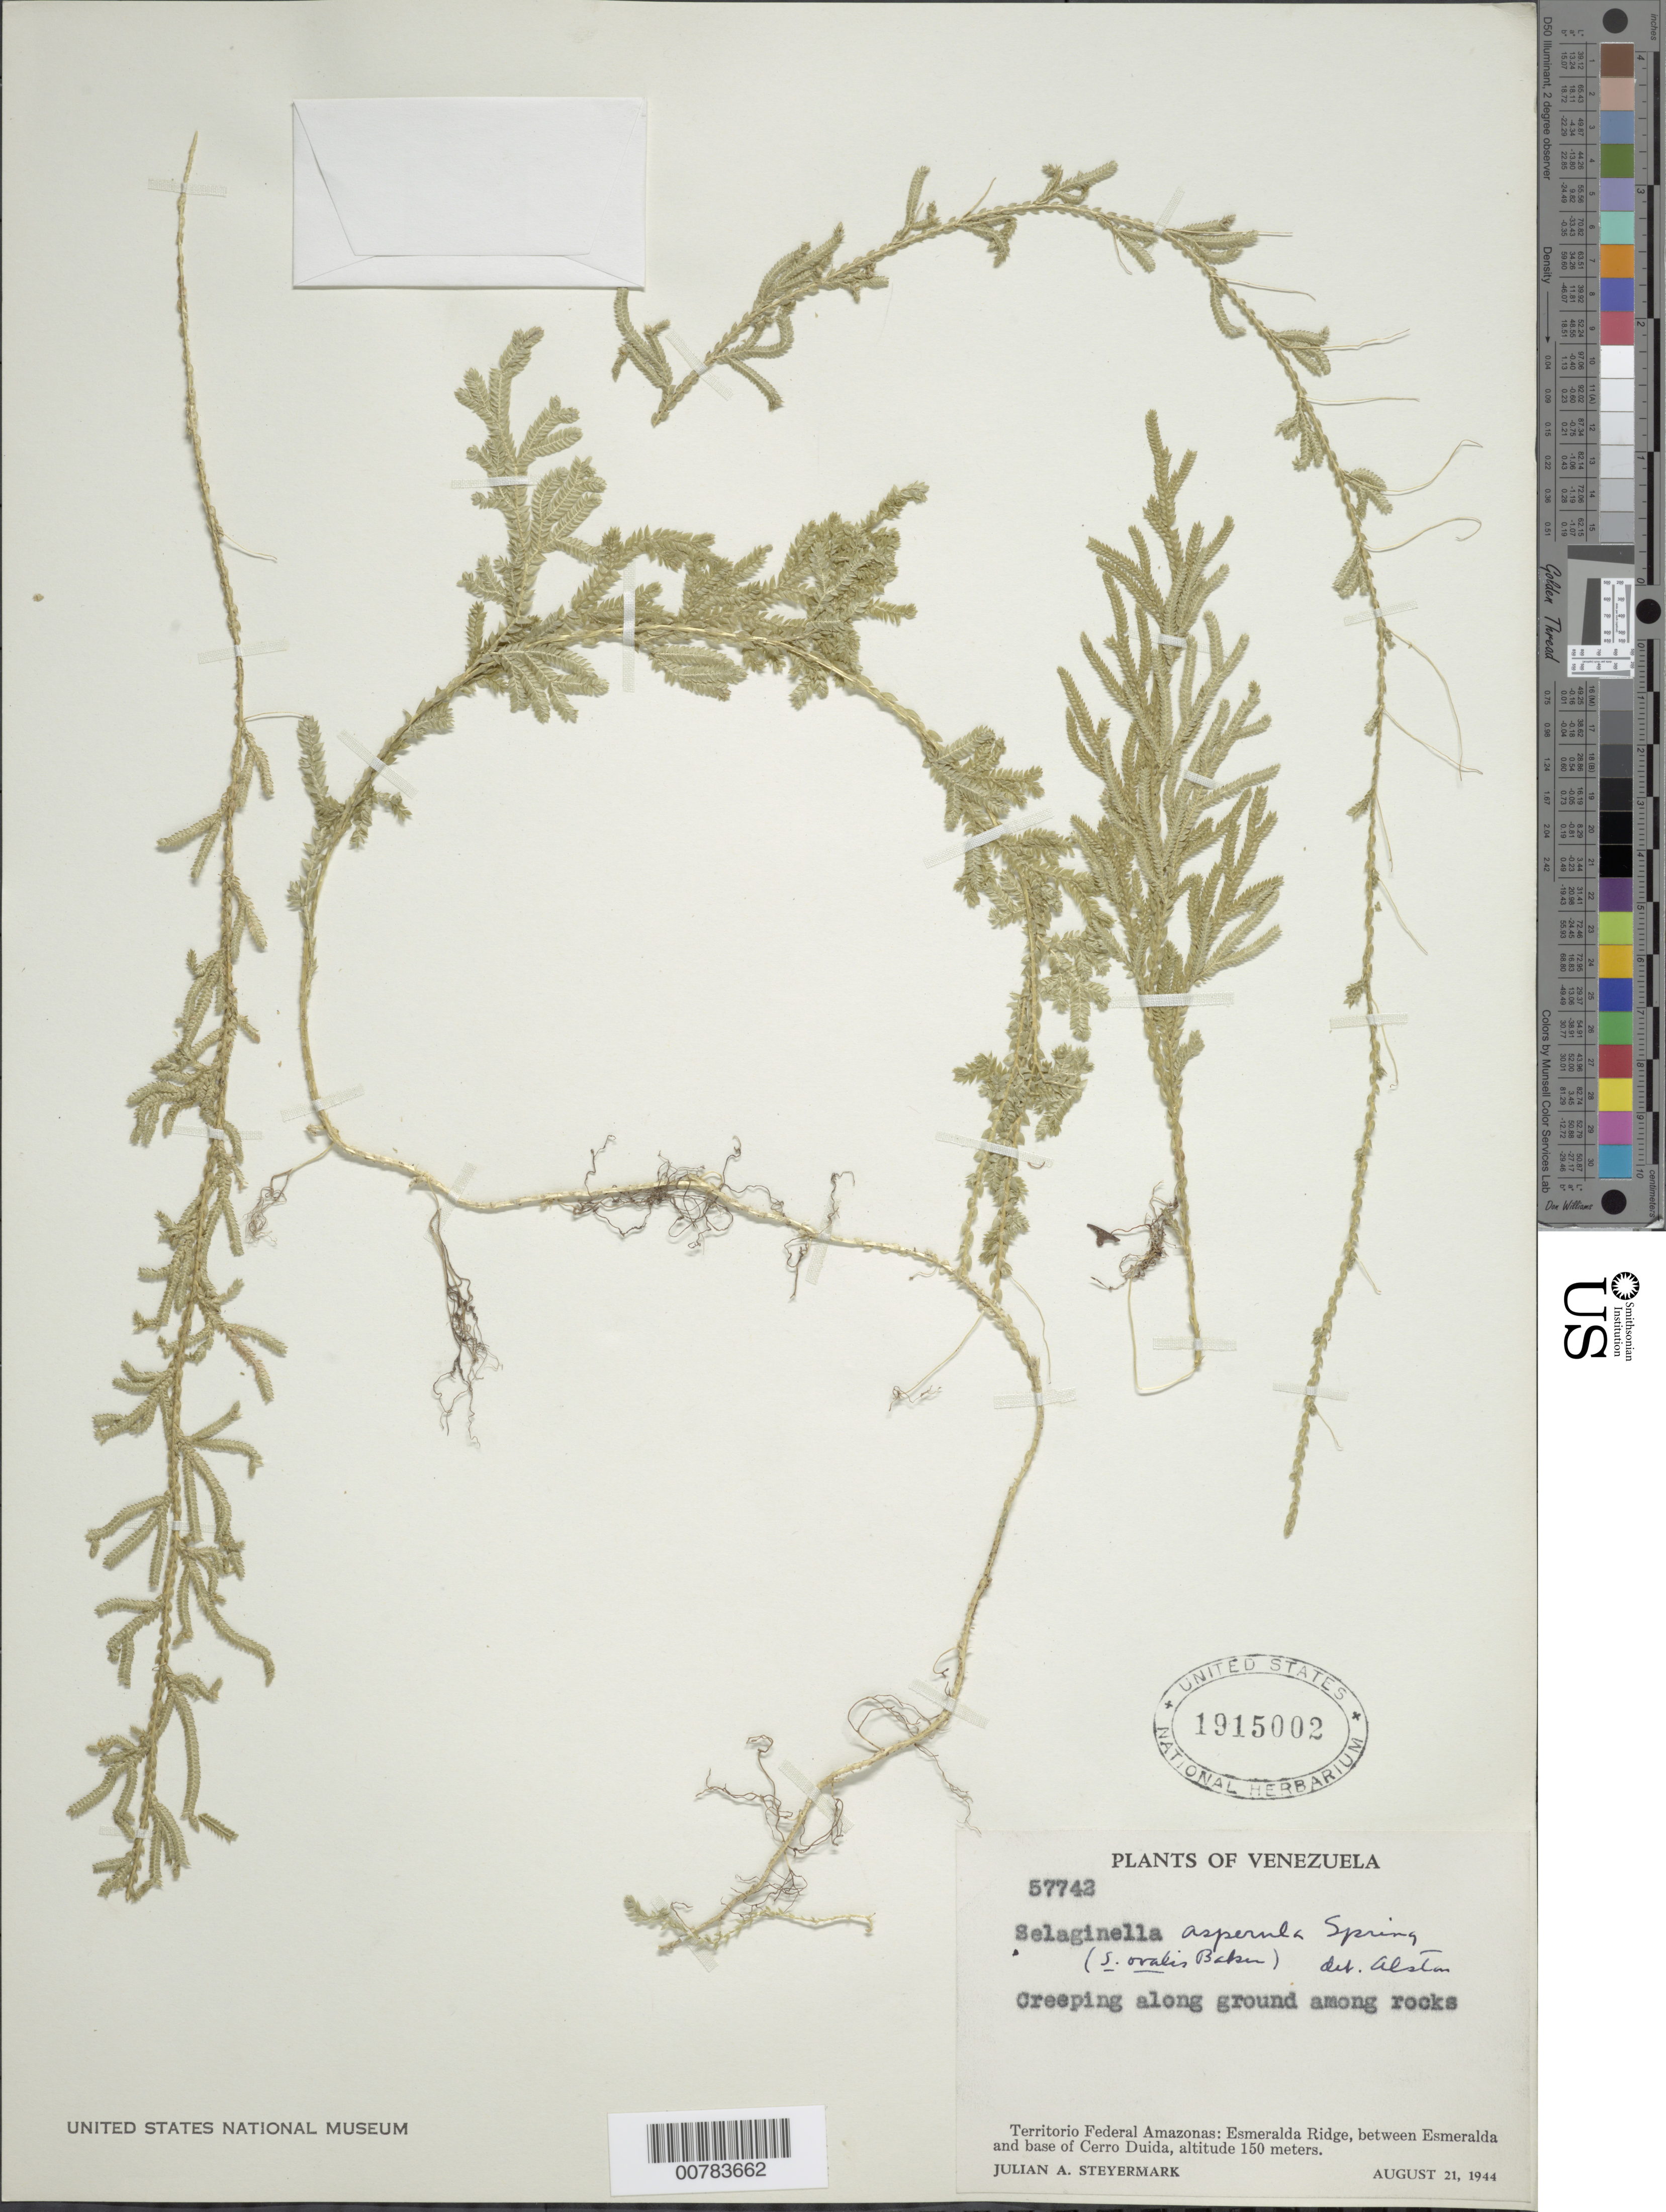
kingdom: Plantae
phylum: Tracheophyta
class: Lycopodiopsida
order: Selaginellales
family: Selaginellaceae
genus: Selaginella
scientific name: Selaginella asperula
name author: Spring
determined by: Alston, A. H. G.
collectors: J. Steyermark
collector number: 57742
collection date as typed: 21-Aug-44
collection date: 1944-08-21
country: Venezuela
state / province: Amazonas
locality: Esmeralda Ridge, between Esmeralda and base of Cerro Duida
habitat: Among rocks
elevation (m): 150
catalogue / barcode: US 1915002